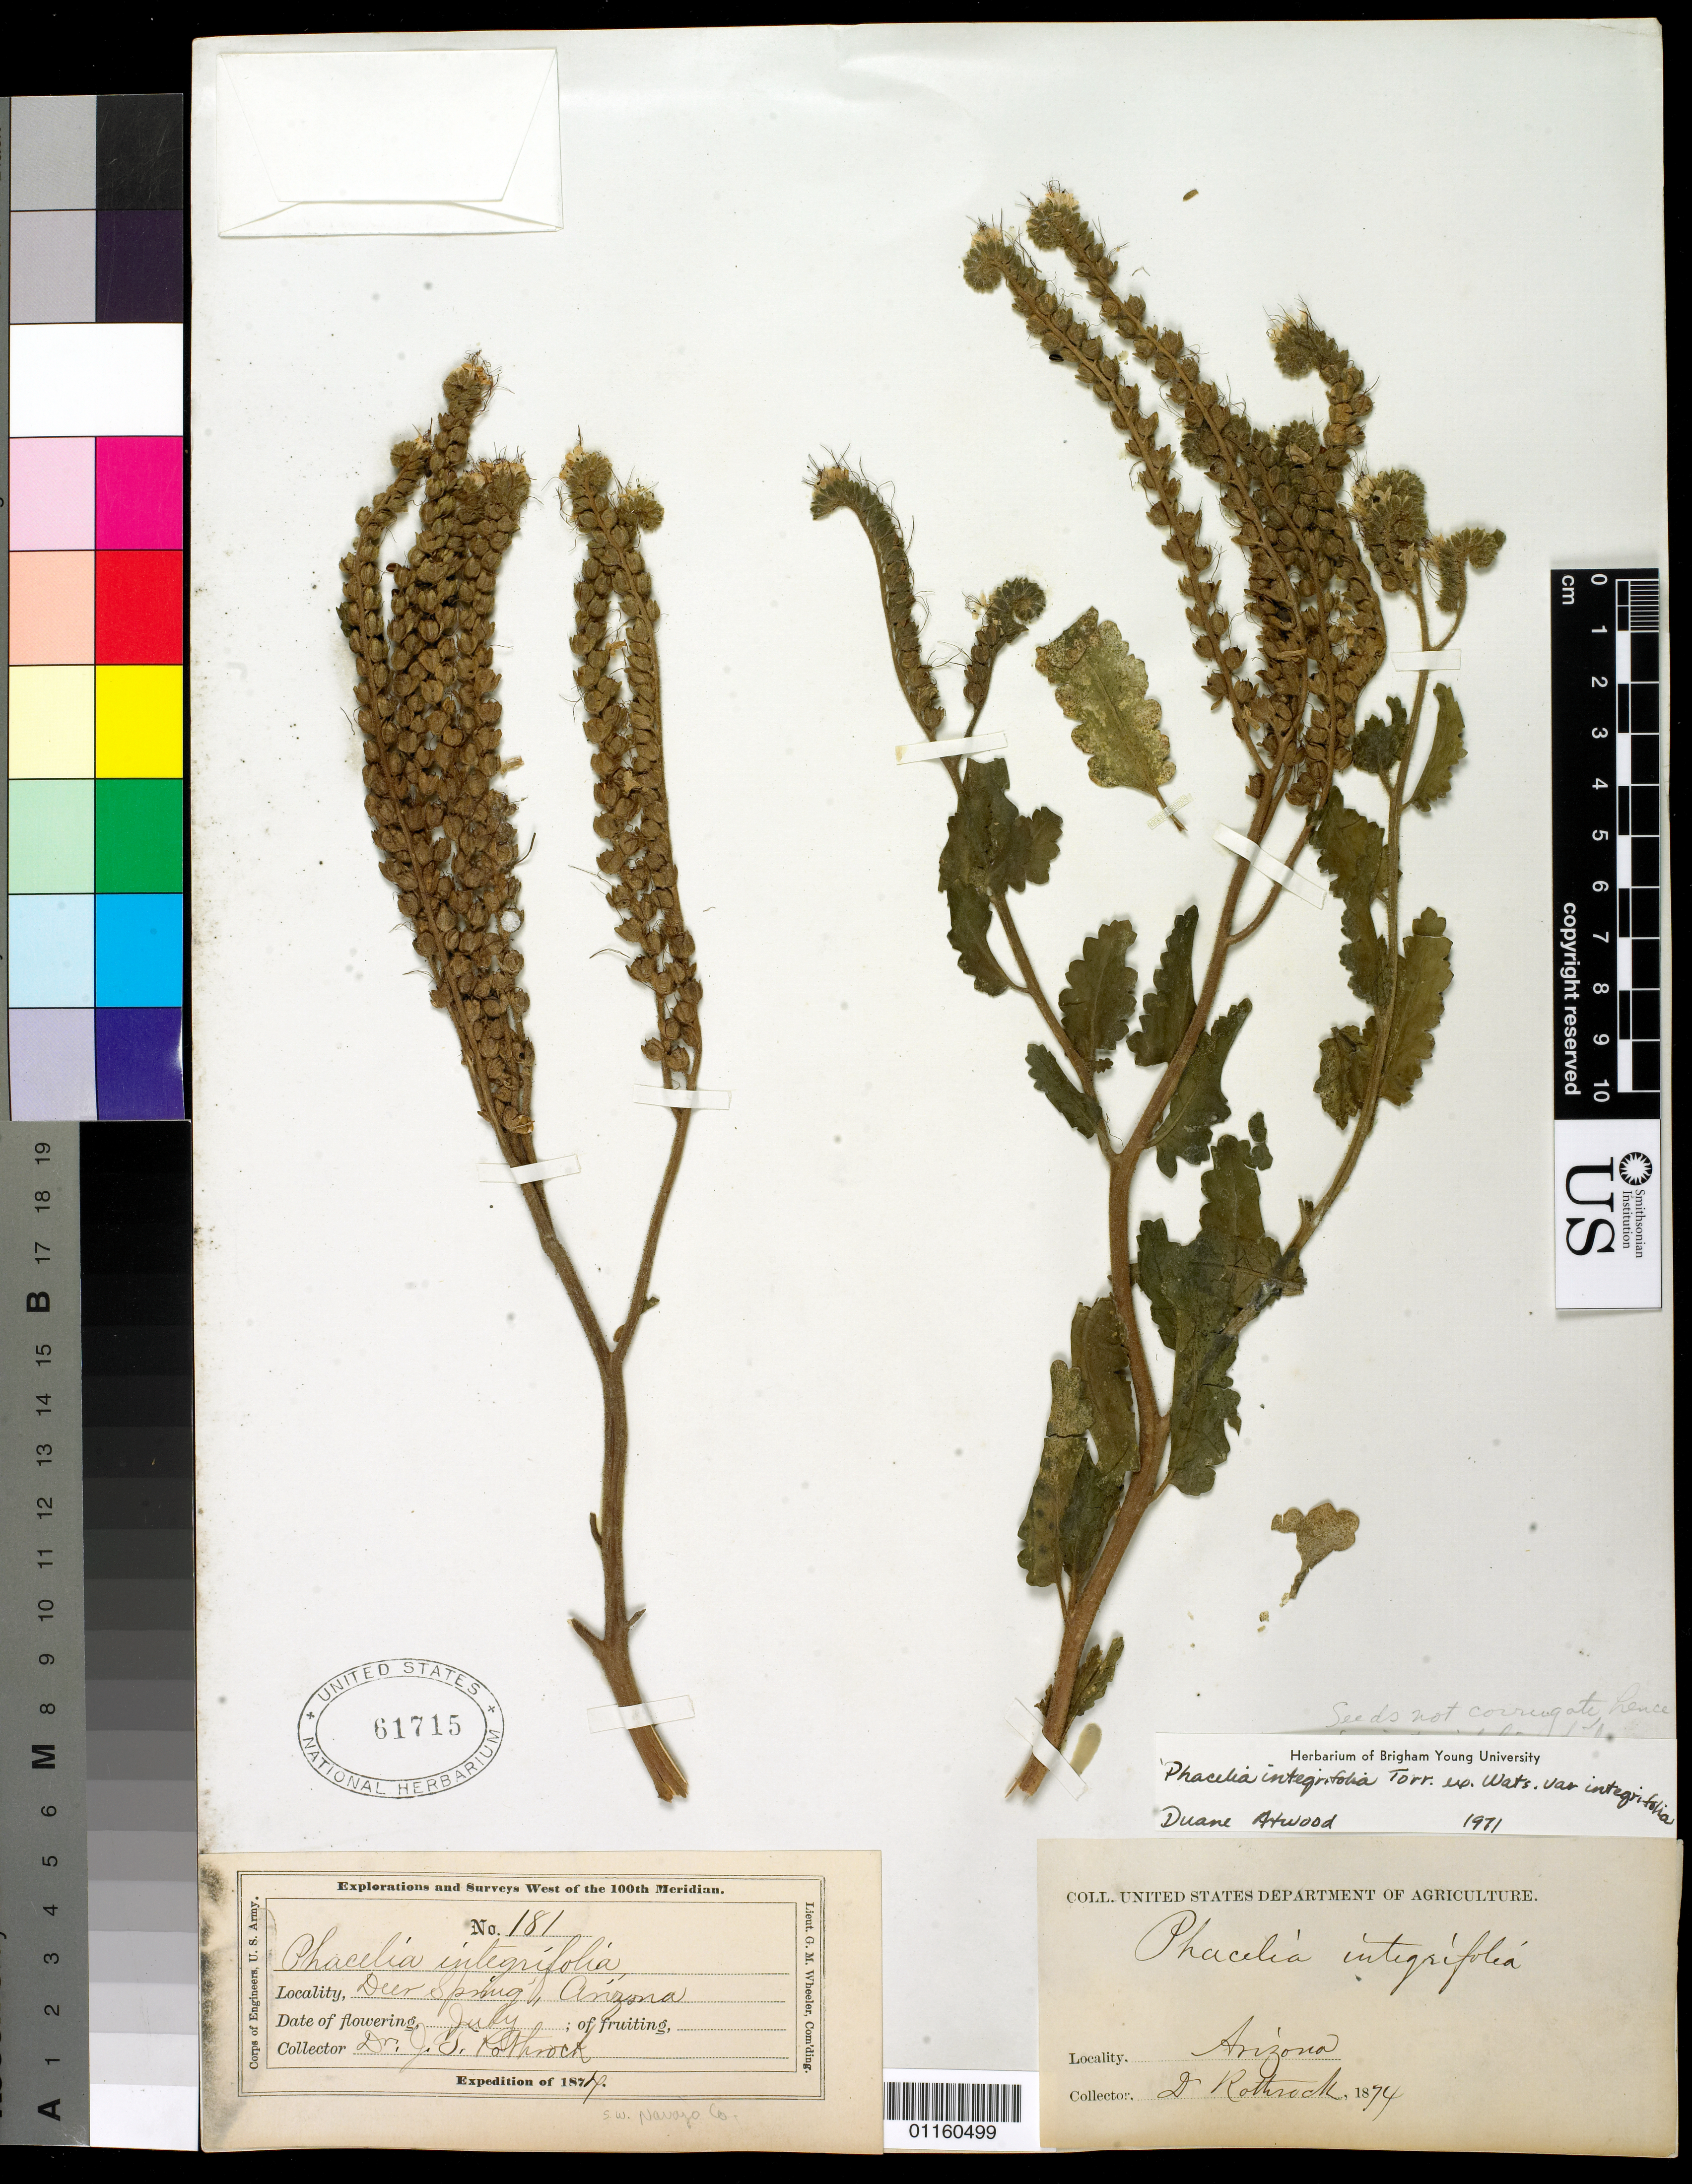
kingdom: Plantae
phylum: Tracheophyta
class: Magnoliopsida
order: Boraginales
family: Hydrophyllaceae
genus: Phacelia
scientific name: Phacelia integrifolia var. integrifolia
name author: Torr.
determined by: Atwood, D.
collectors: J. T. Rothrock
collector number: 181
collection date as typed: Jul 1874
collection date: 1874-07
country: United States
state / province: Arizona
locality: Deer Spring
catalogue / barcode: US 61715